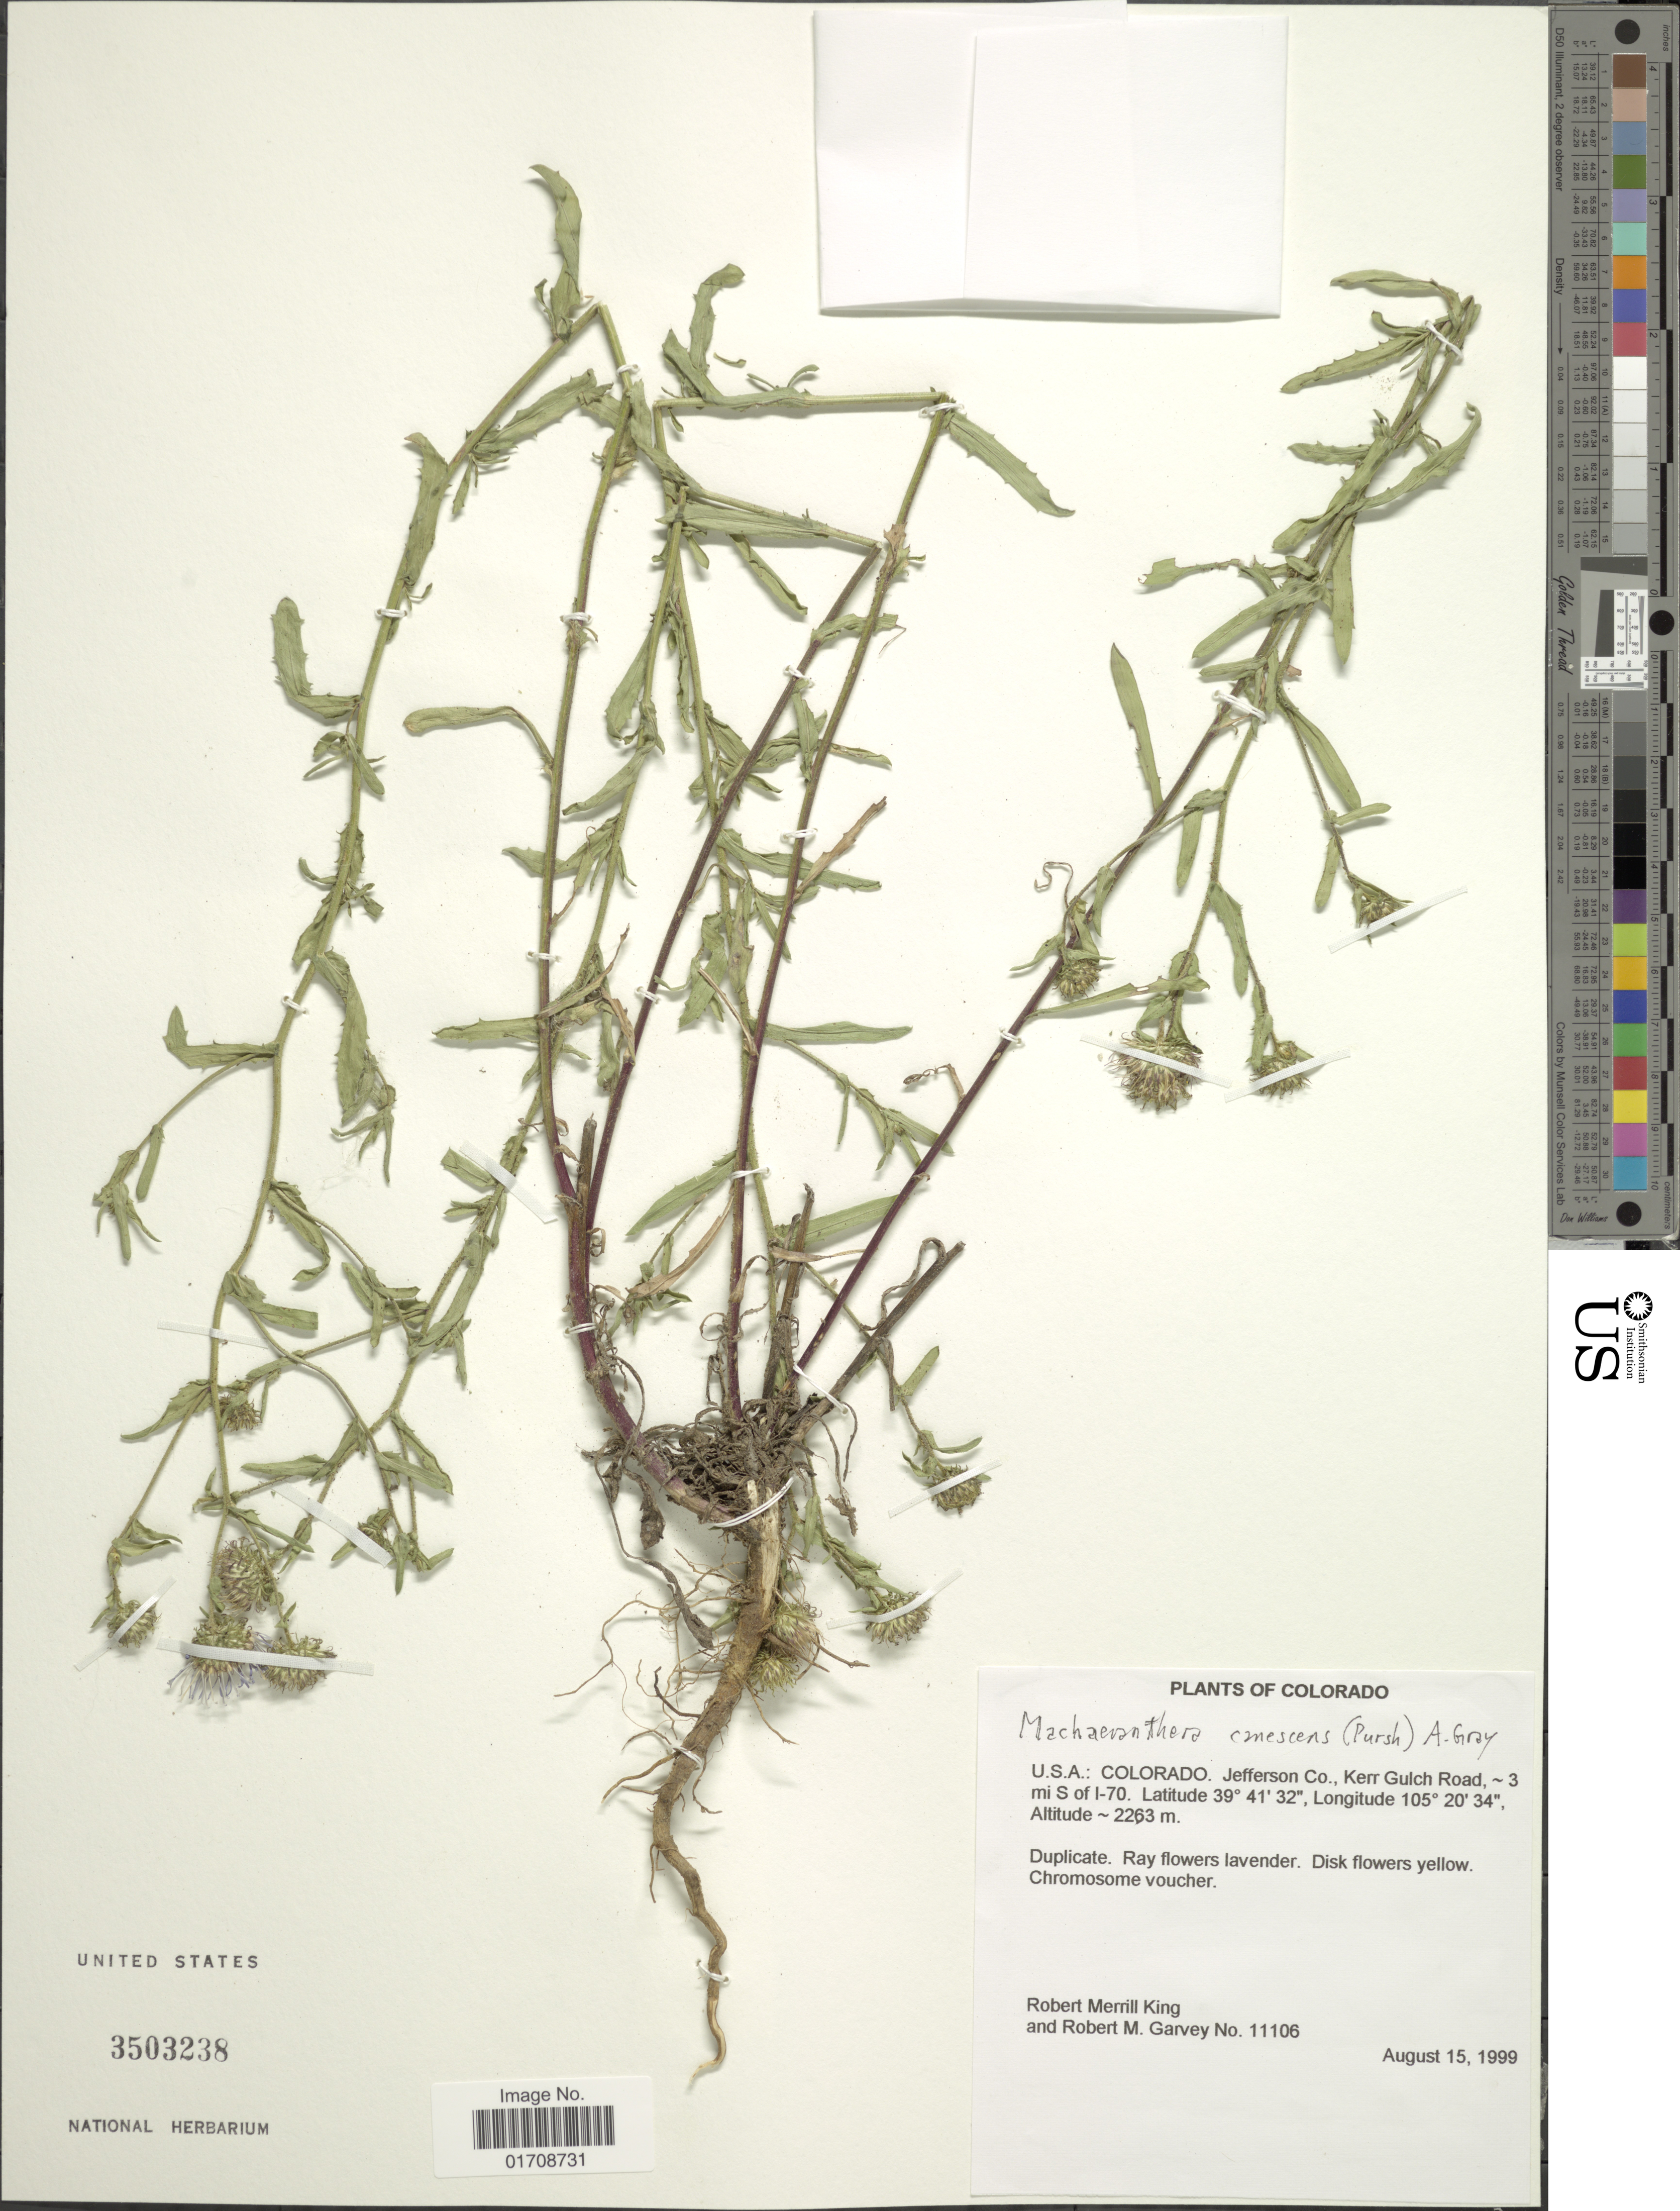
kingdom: Plantae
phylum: Tracheophyta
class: Magnoliopsida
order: Asterales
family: Asteraceae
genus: Machaeranthera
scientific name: Machaeranthera canescens var. leucanthemifolius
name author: (Greene) S.L. Welsh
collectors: R. M. King & R. Garvey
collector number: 11106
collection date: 1999-08-15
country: United States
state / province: Colorado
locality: U.S.A., Jefferson Co., Kerr Gulch Road, 3 mi S of I-70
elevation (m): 2263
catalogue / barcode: US 3503238